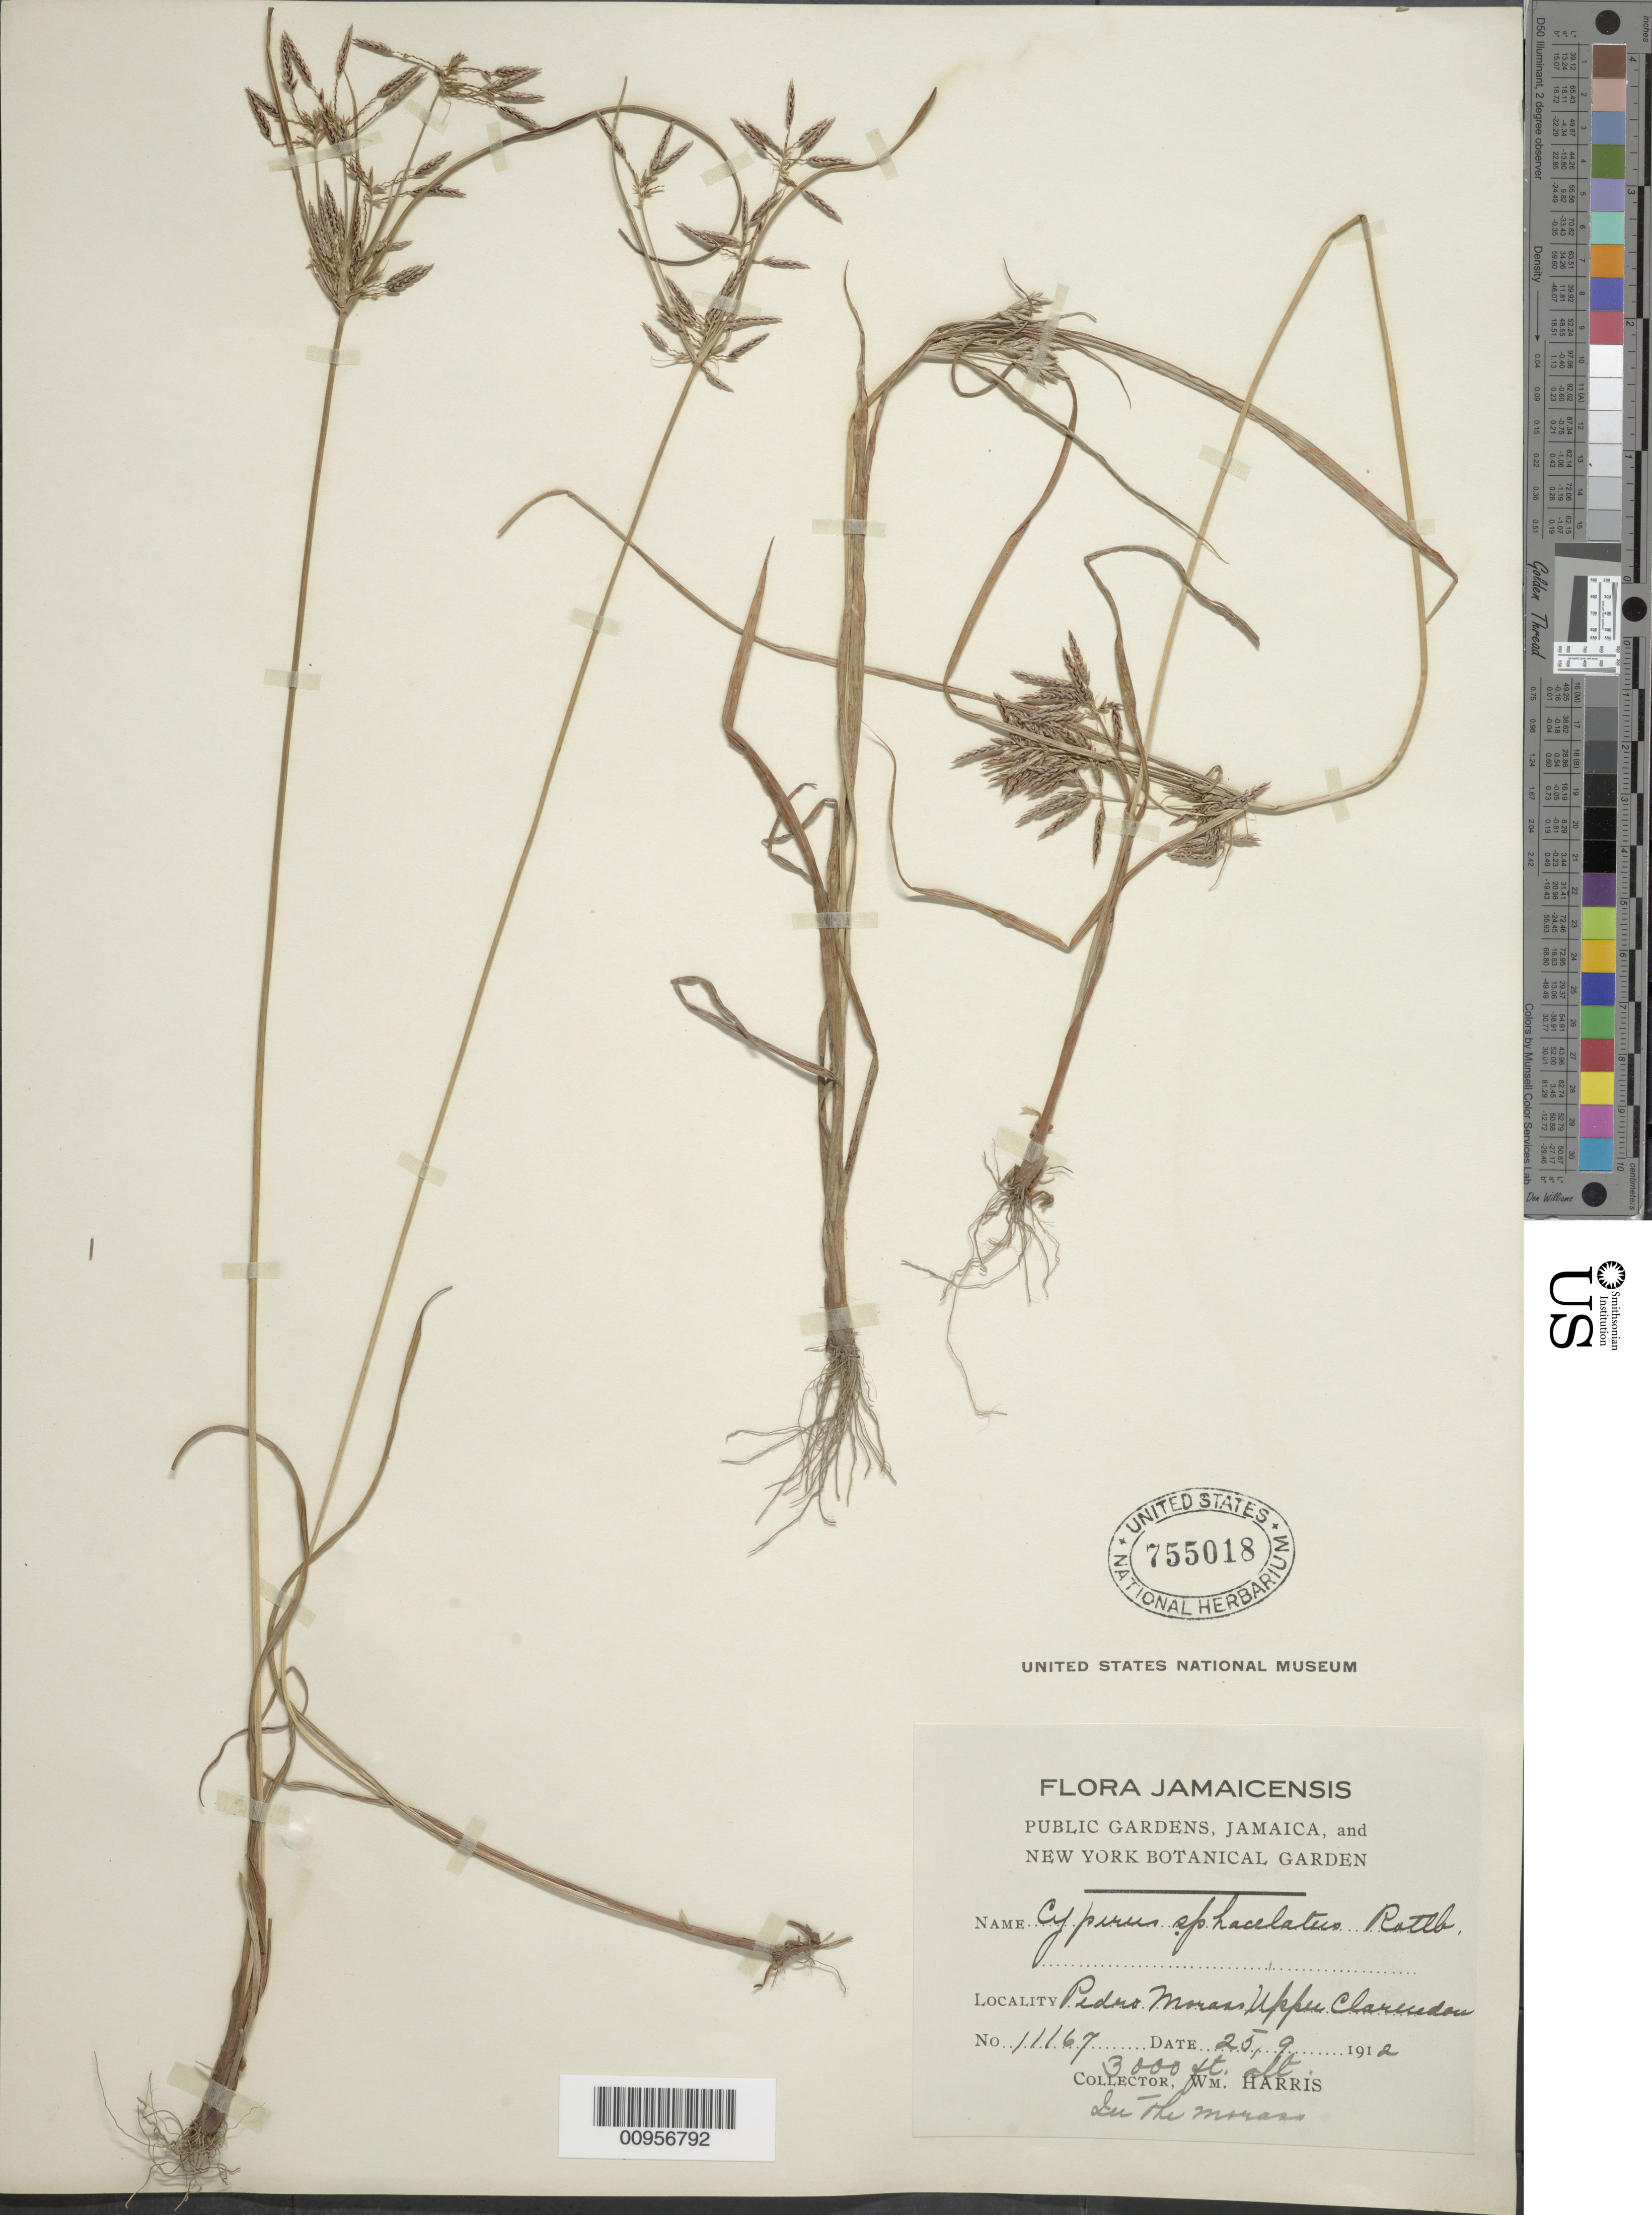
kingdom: Plantae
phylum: Tracheophyta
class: Liliopsida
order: Poales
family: Cyperaceae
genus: Cyperus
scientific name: Cyperus sphacelatus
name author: Rottb.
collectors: W. H. Harris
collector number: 11167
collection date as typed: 25 Sep 1912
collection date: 1912-09-25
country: Jamaica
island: Jamaica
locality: Pedro Morass, Upper Clarendon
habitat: In the morass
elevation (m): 914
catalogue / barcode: US 755018